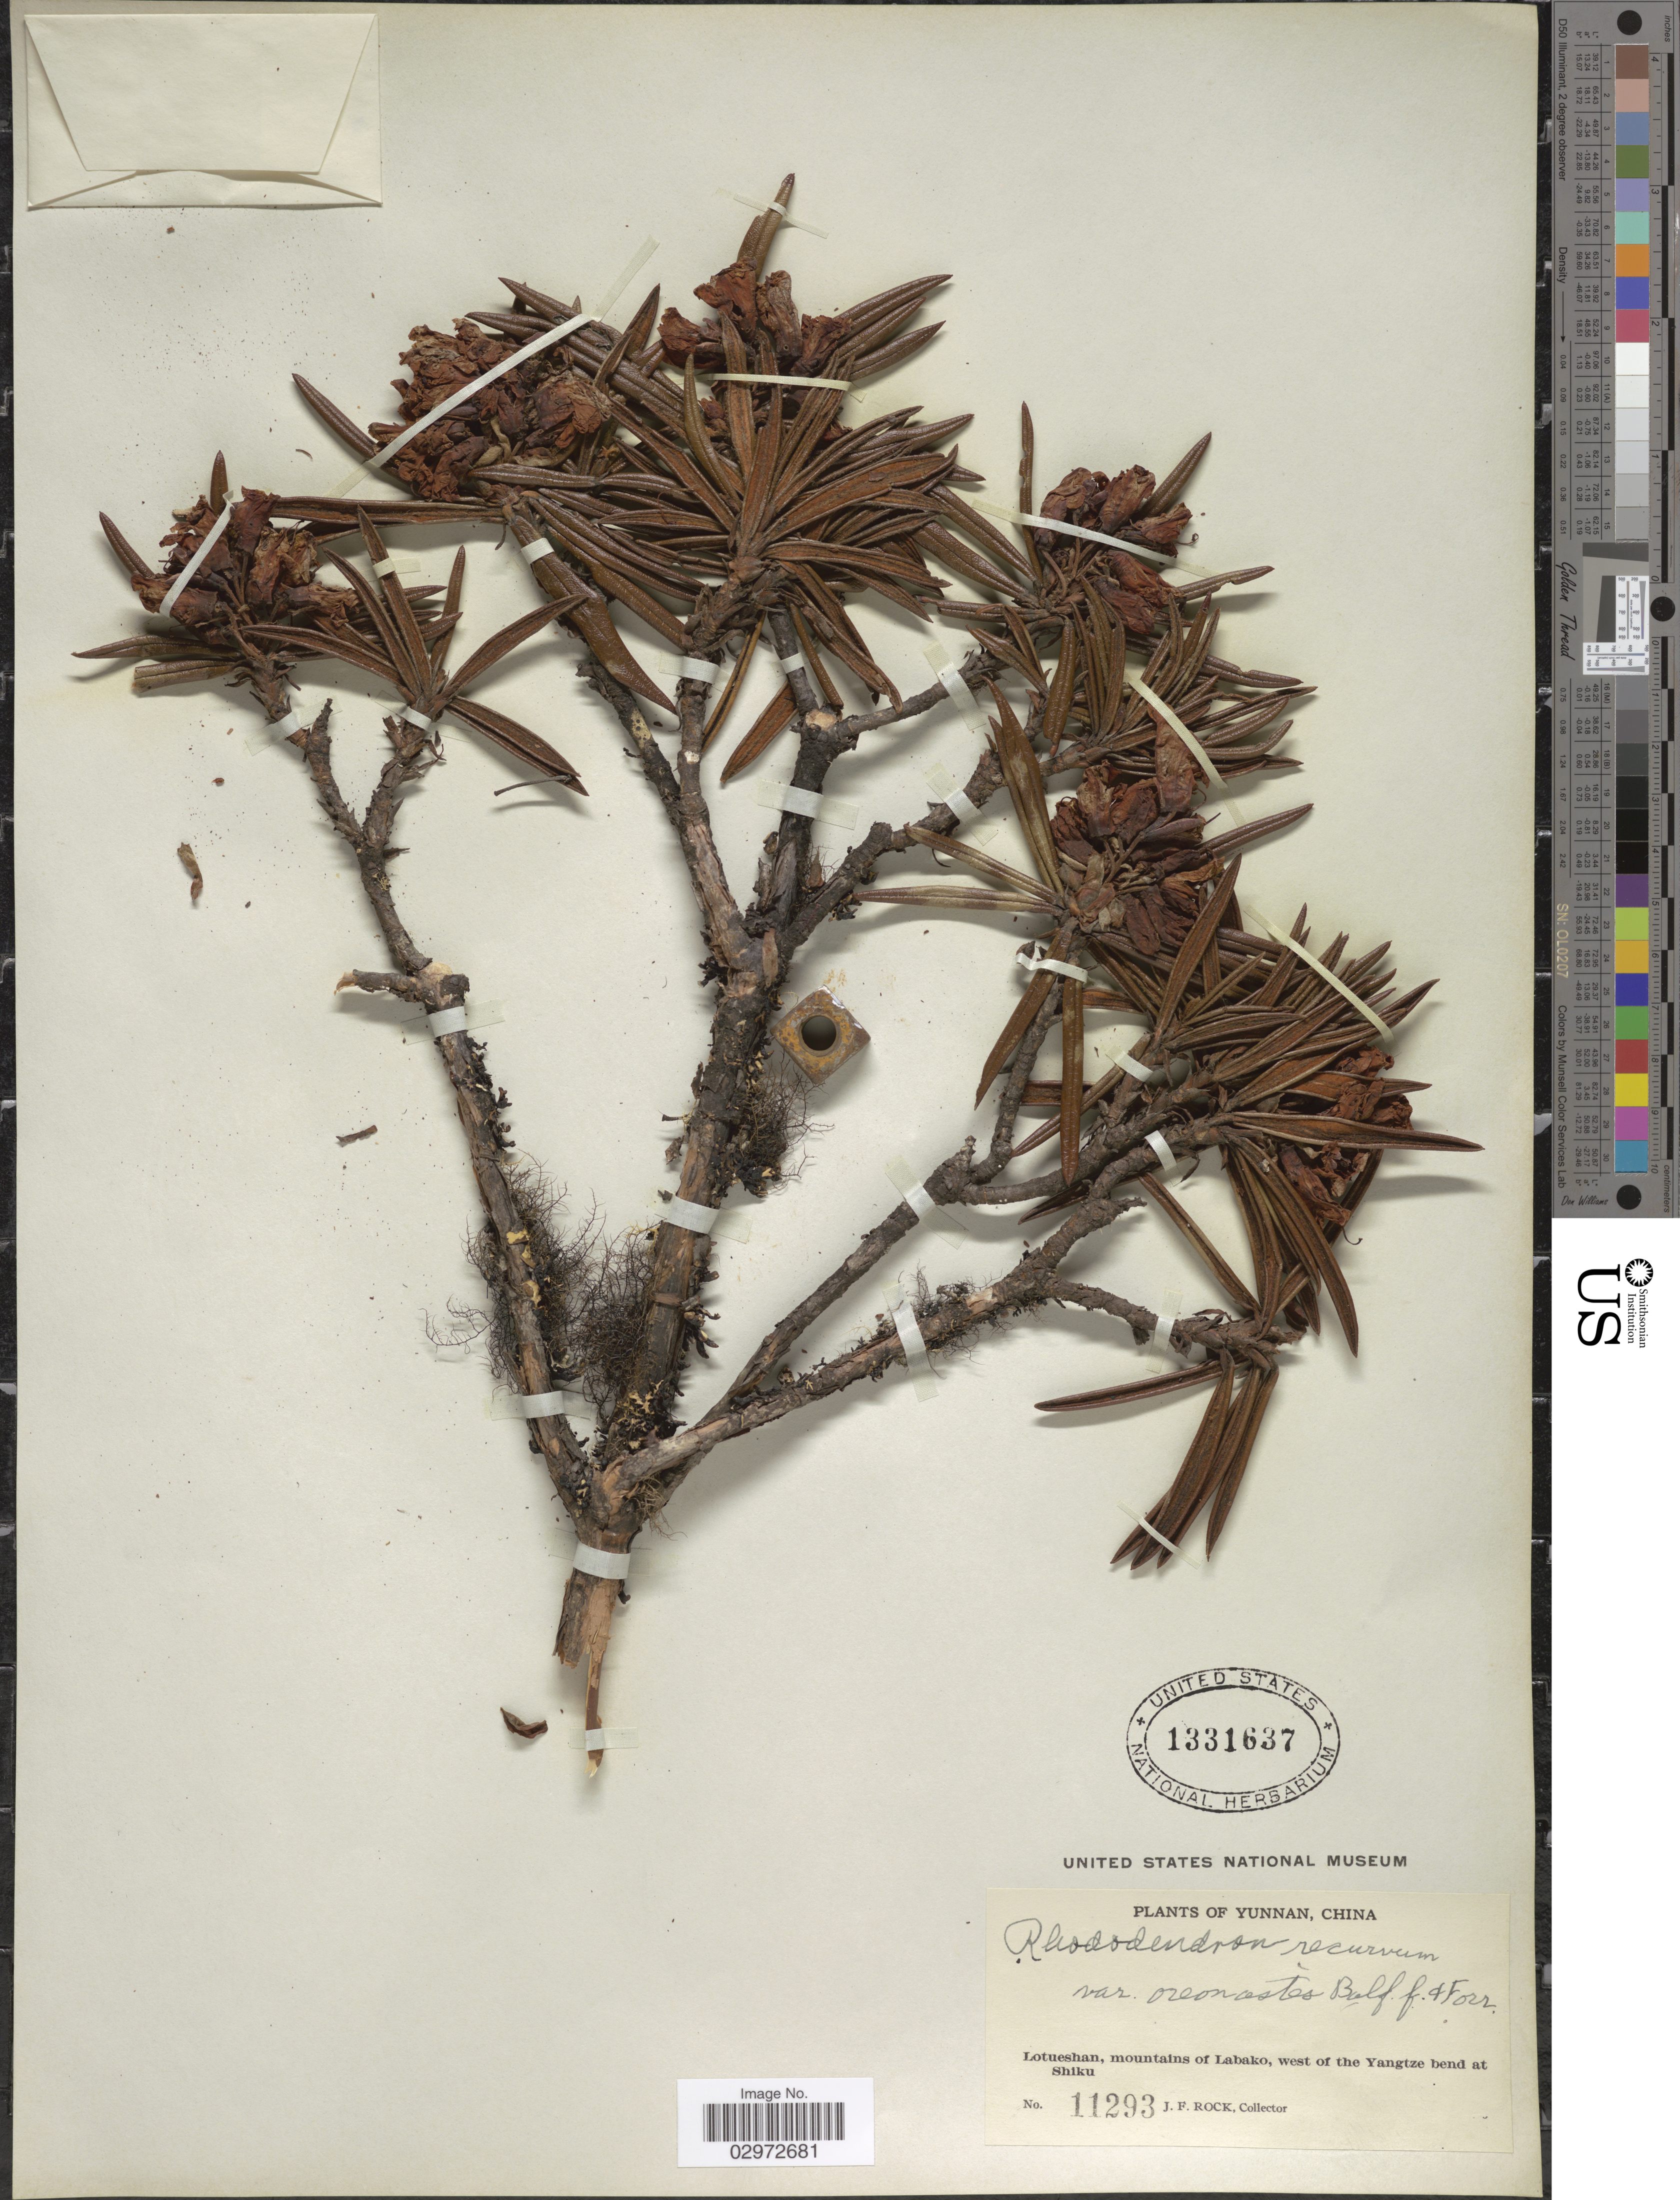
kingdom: Plantae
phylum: Tracheophyta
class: Magnoliopsida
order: Ericales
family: Ericaceae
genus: Rhododendron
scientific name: Rhododendron recurvum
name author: Balf. f. & Forrest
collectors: J. Rock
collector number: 11293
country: China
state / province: Yunnan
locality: Lotueshan, mountains of Labako, west of the Yangtze bend at Shiku.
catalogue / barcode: US 1331637